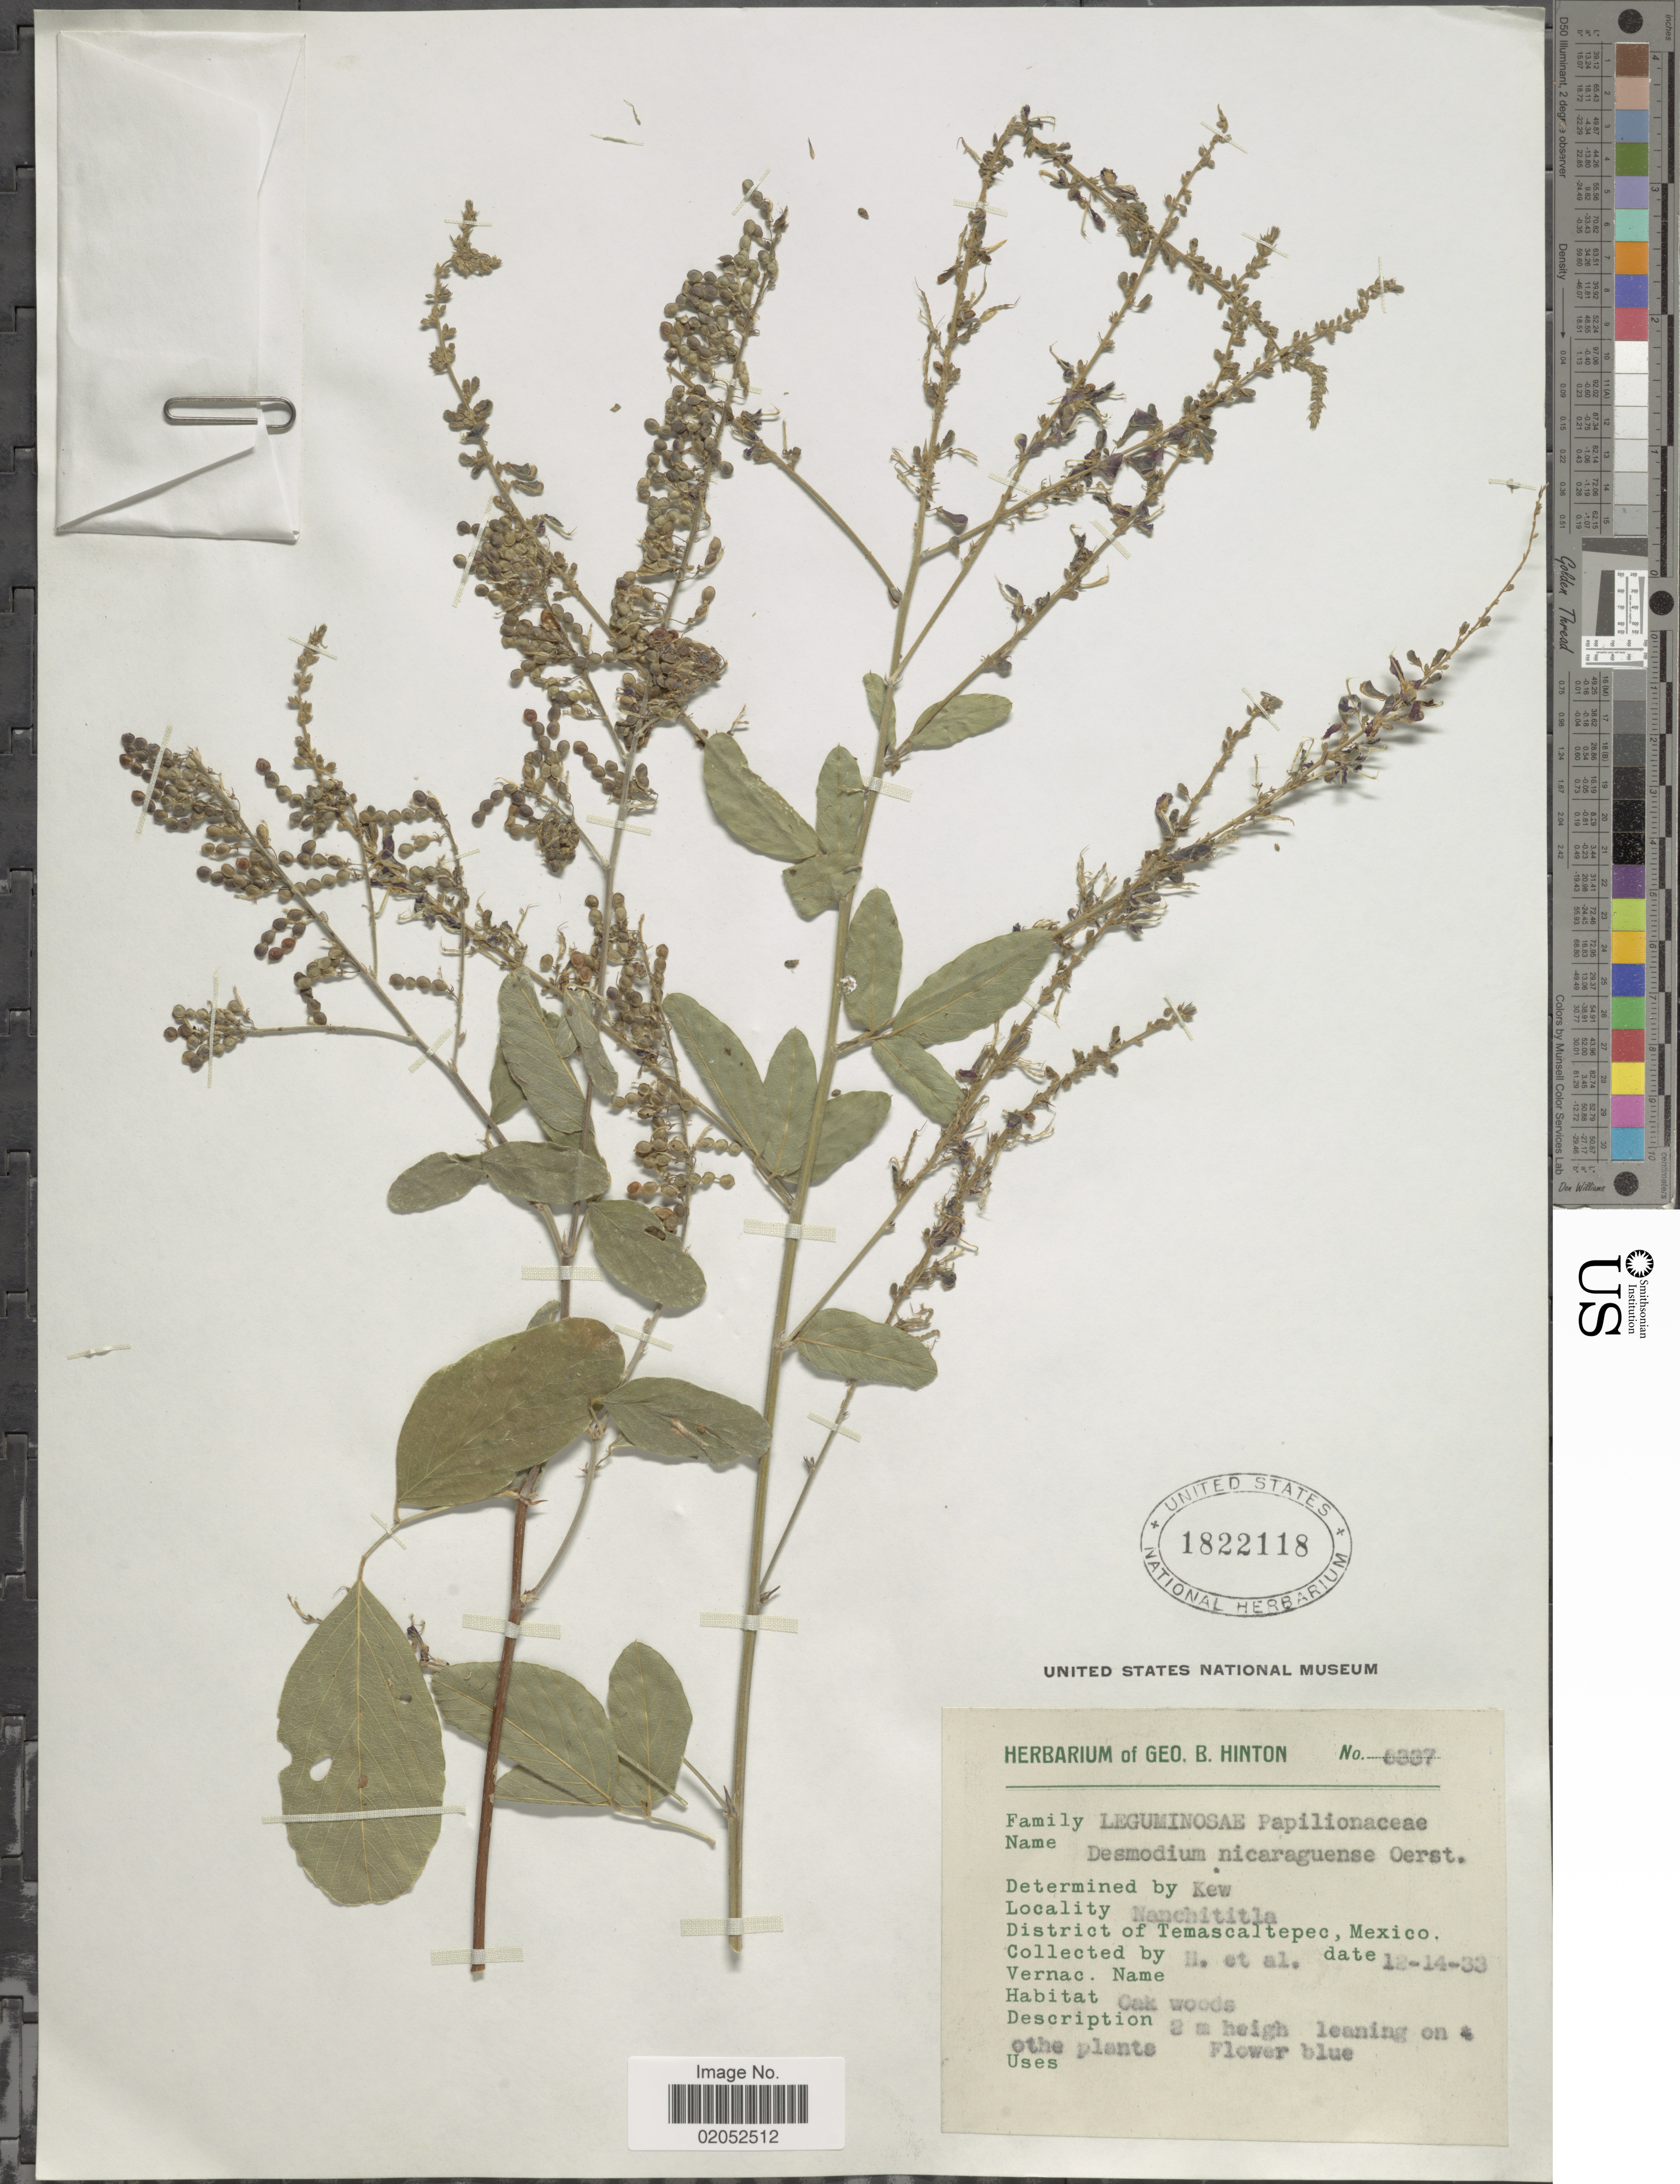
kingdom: Plantae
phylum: Tracheophyta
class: Magnoliopsida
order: Fabales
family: Fabaceae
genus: Desmodium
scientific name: Desmodium nicaraguense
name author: Oerst.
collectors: G. B. Hinton & et al.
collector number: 6337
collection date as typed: Transcribed d/m/y: 14/12/33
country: Mexico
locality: Nachititla, Temascaltepec, Mexico.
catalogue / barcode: US 1822118